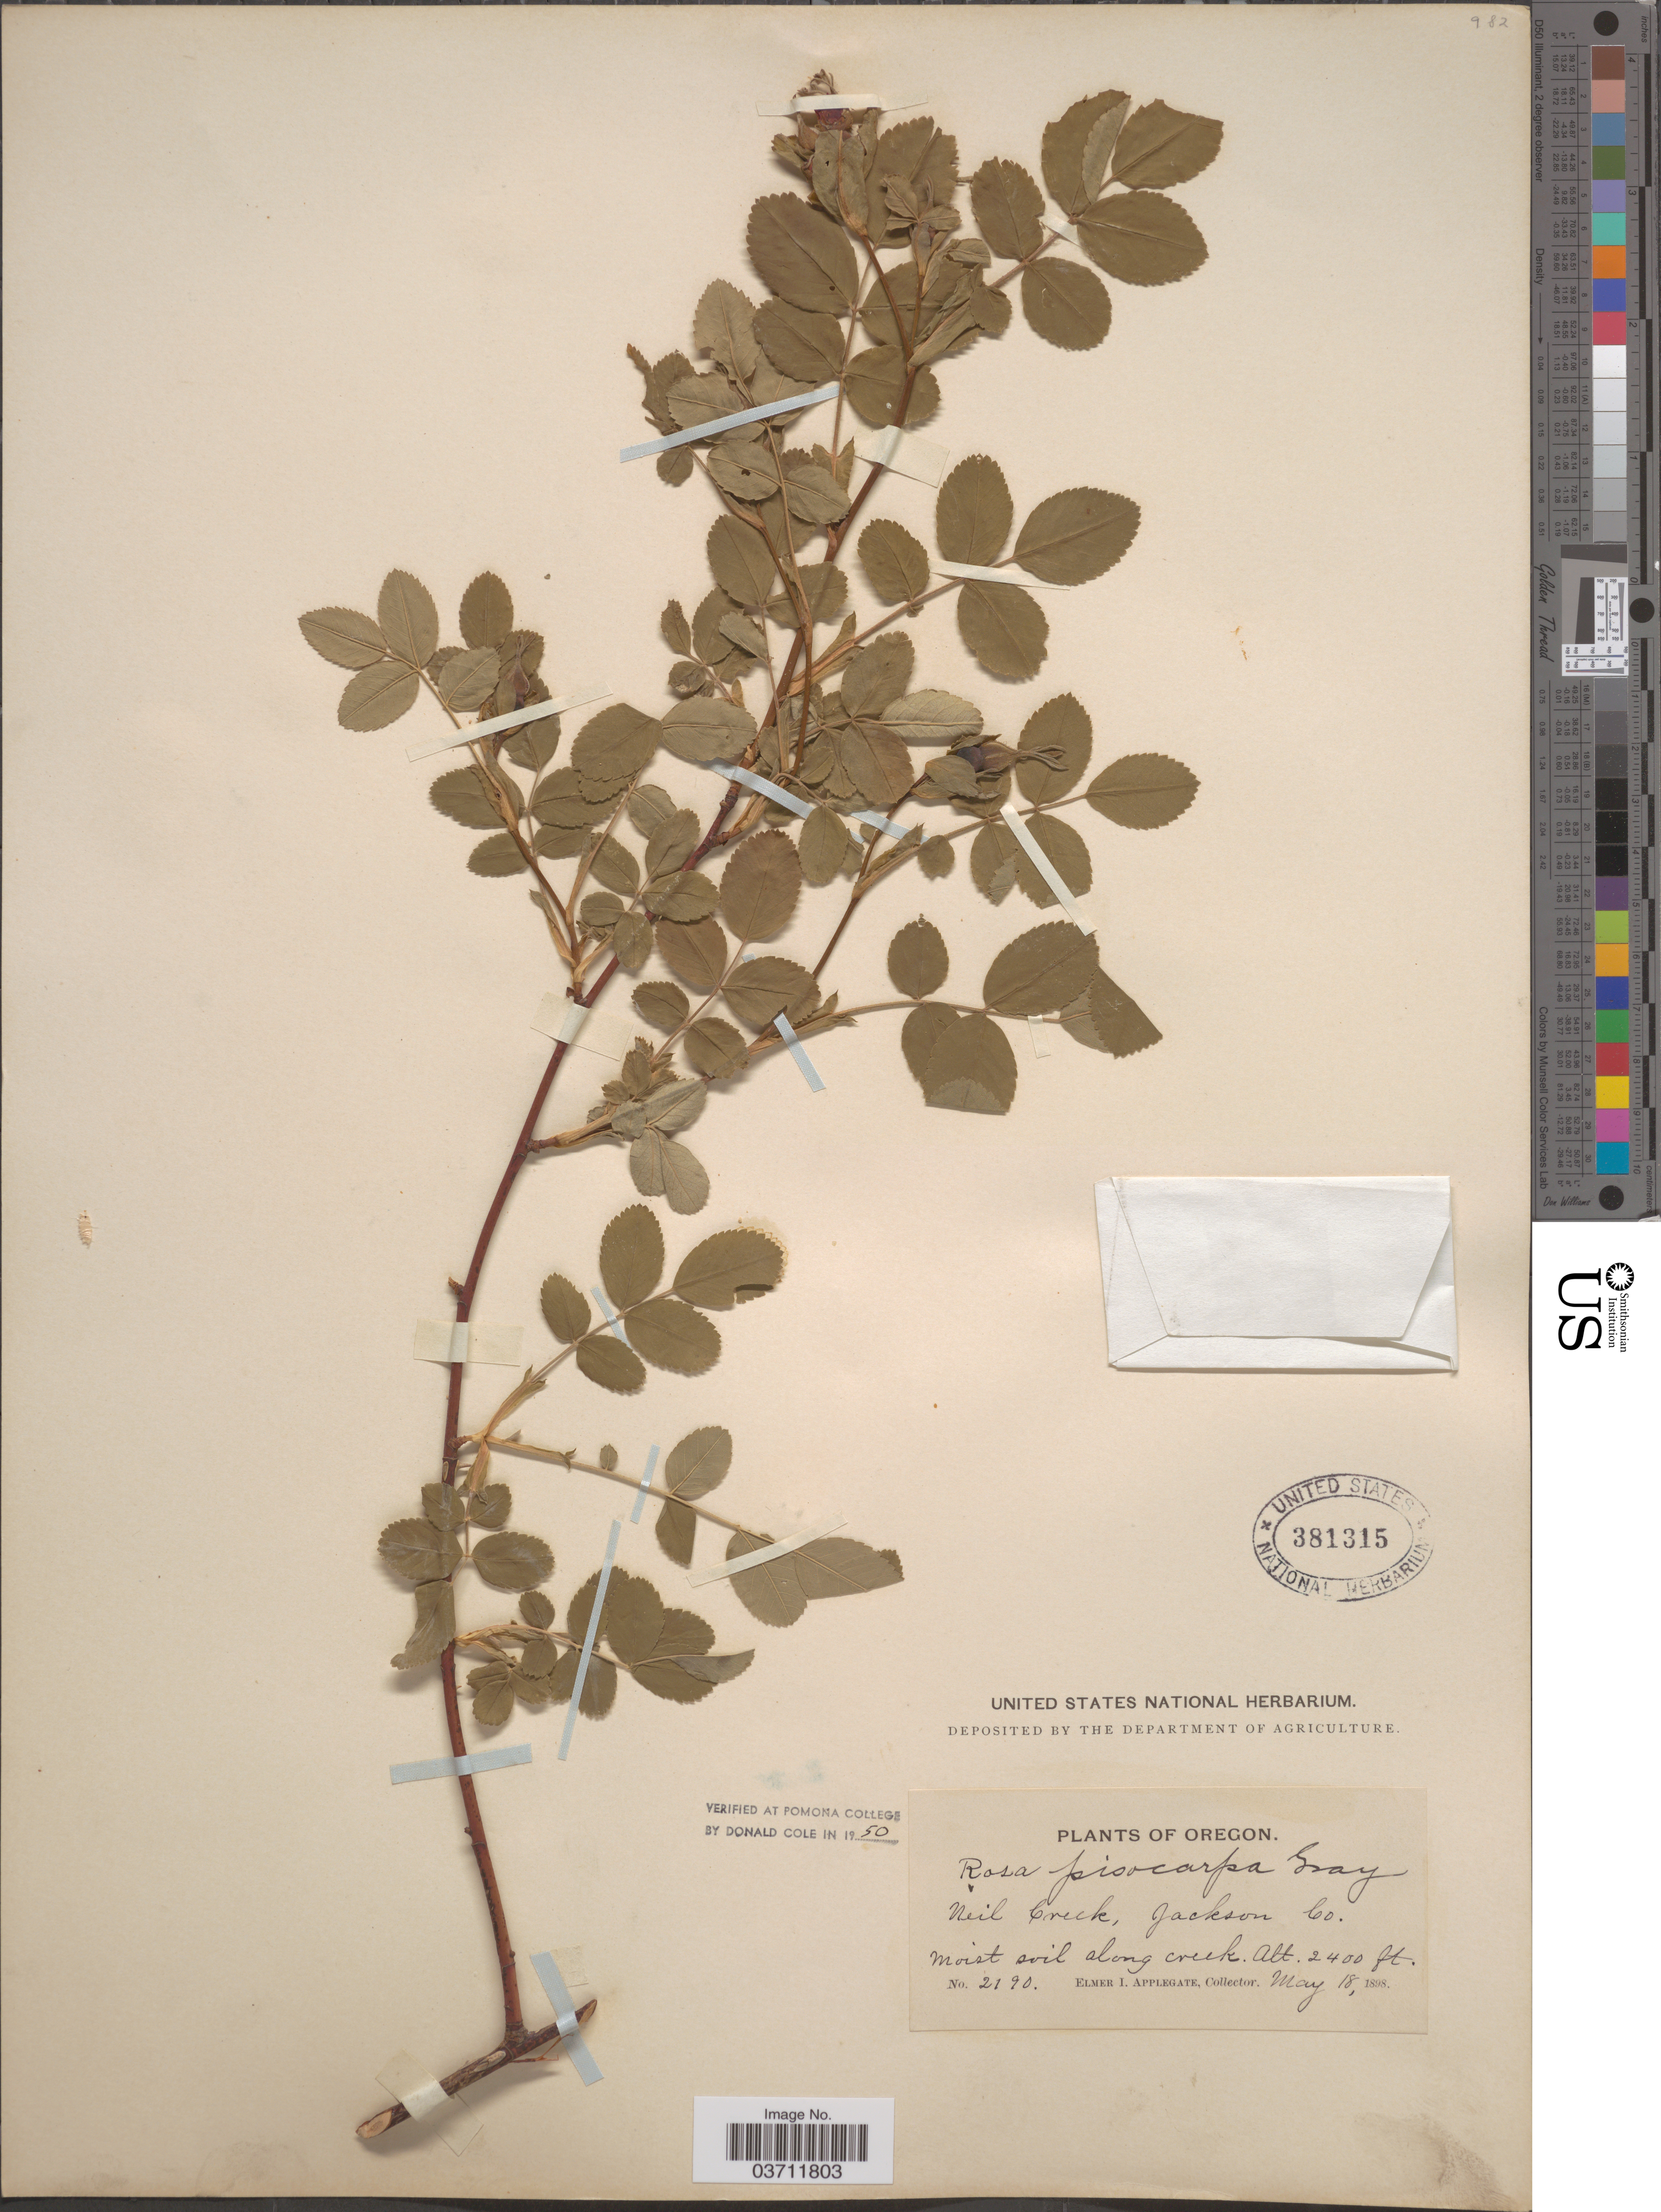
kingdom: Plantae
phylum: Tracheophyta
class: Magnoliopsida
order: Rosales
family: Rosaceae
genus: Rosa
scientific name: Rosa pisocarpa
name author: A. Gray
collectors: E. I. Applegate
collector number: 2190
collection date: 1898-05-18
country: United States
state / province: Oregon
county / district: Jackson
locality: Neil Creek, Jackson Co.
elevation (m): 732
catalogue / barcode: US 381315